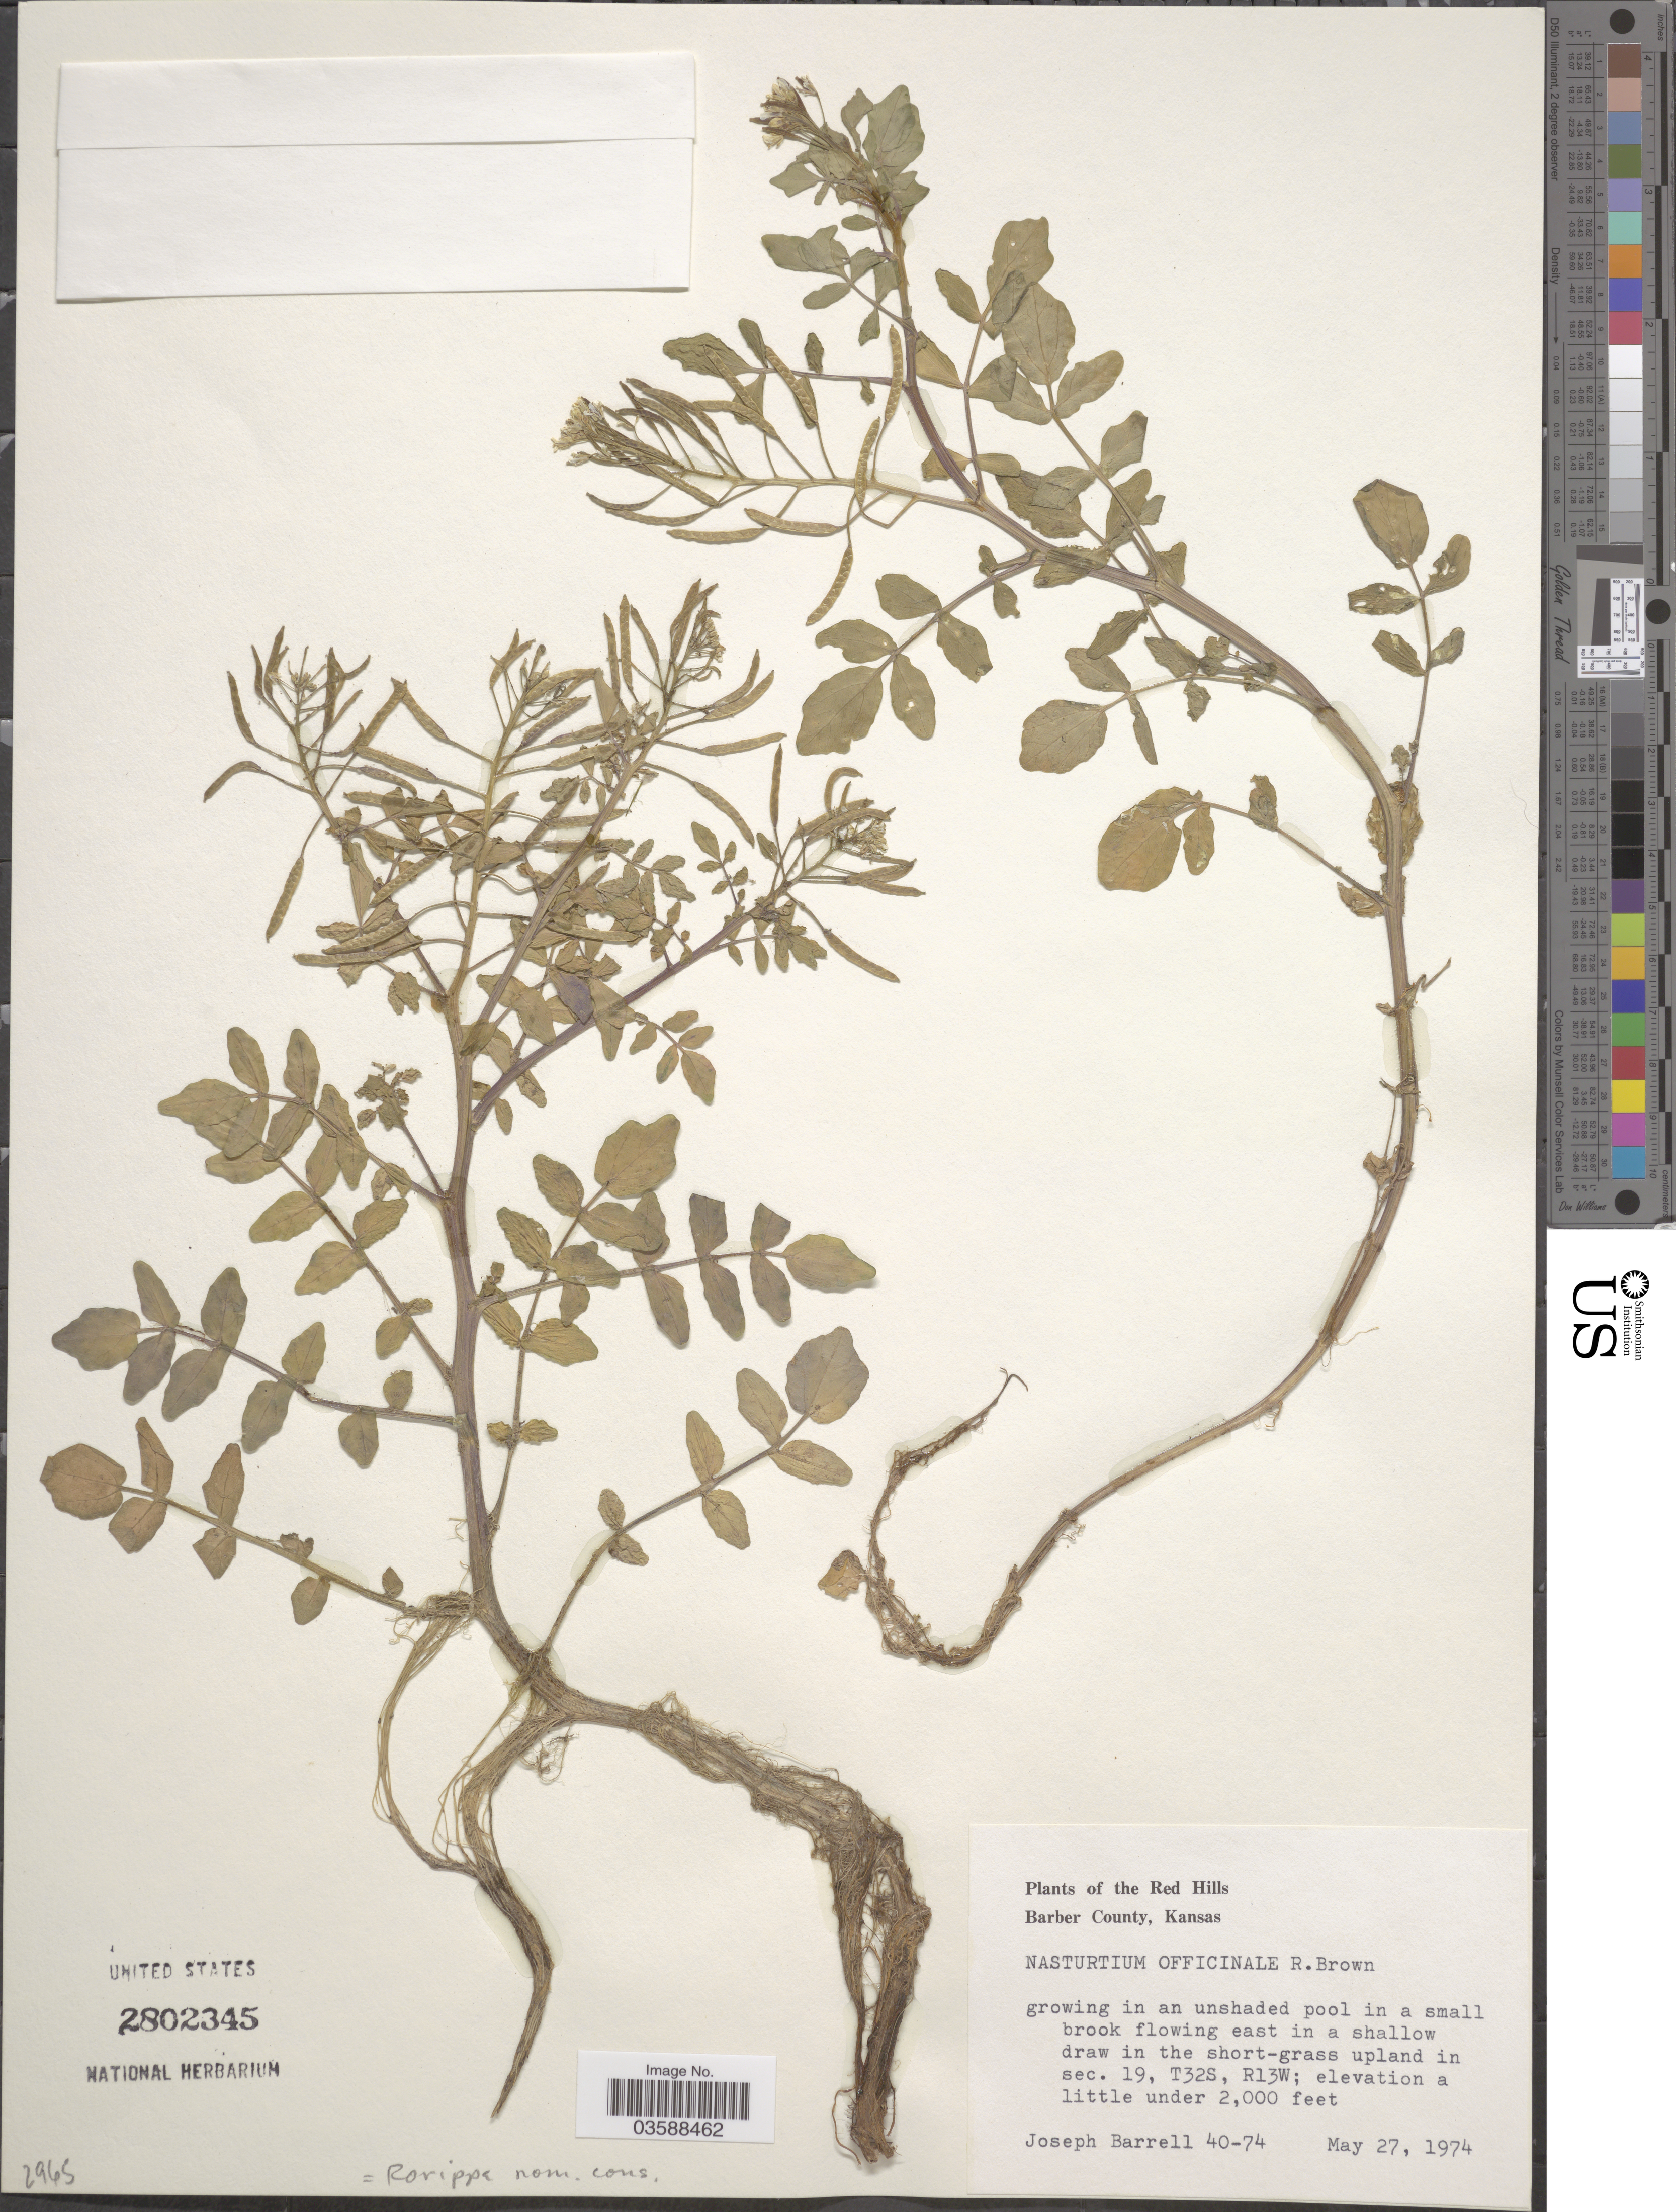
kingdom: Plantae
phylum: Tracheophyta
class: Magnoliopsida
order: Brassicales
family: Brassicaceae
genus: Nasturtium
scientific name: Nasturtium officinale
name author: R. Br.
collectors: J. Barrell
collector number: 40-74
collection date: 1974-05-27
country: United States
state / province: Kansas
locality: The Red Hills Barber County; growing in an unshaded pool in a small brook flowing east in a shallow draw in the short-grass upland in sec. 19, T32S, R13W.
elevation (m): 610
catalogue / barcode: US 2802345